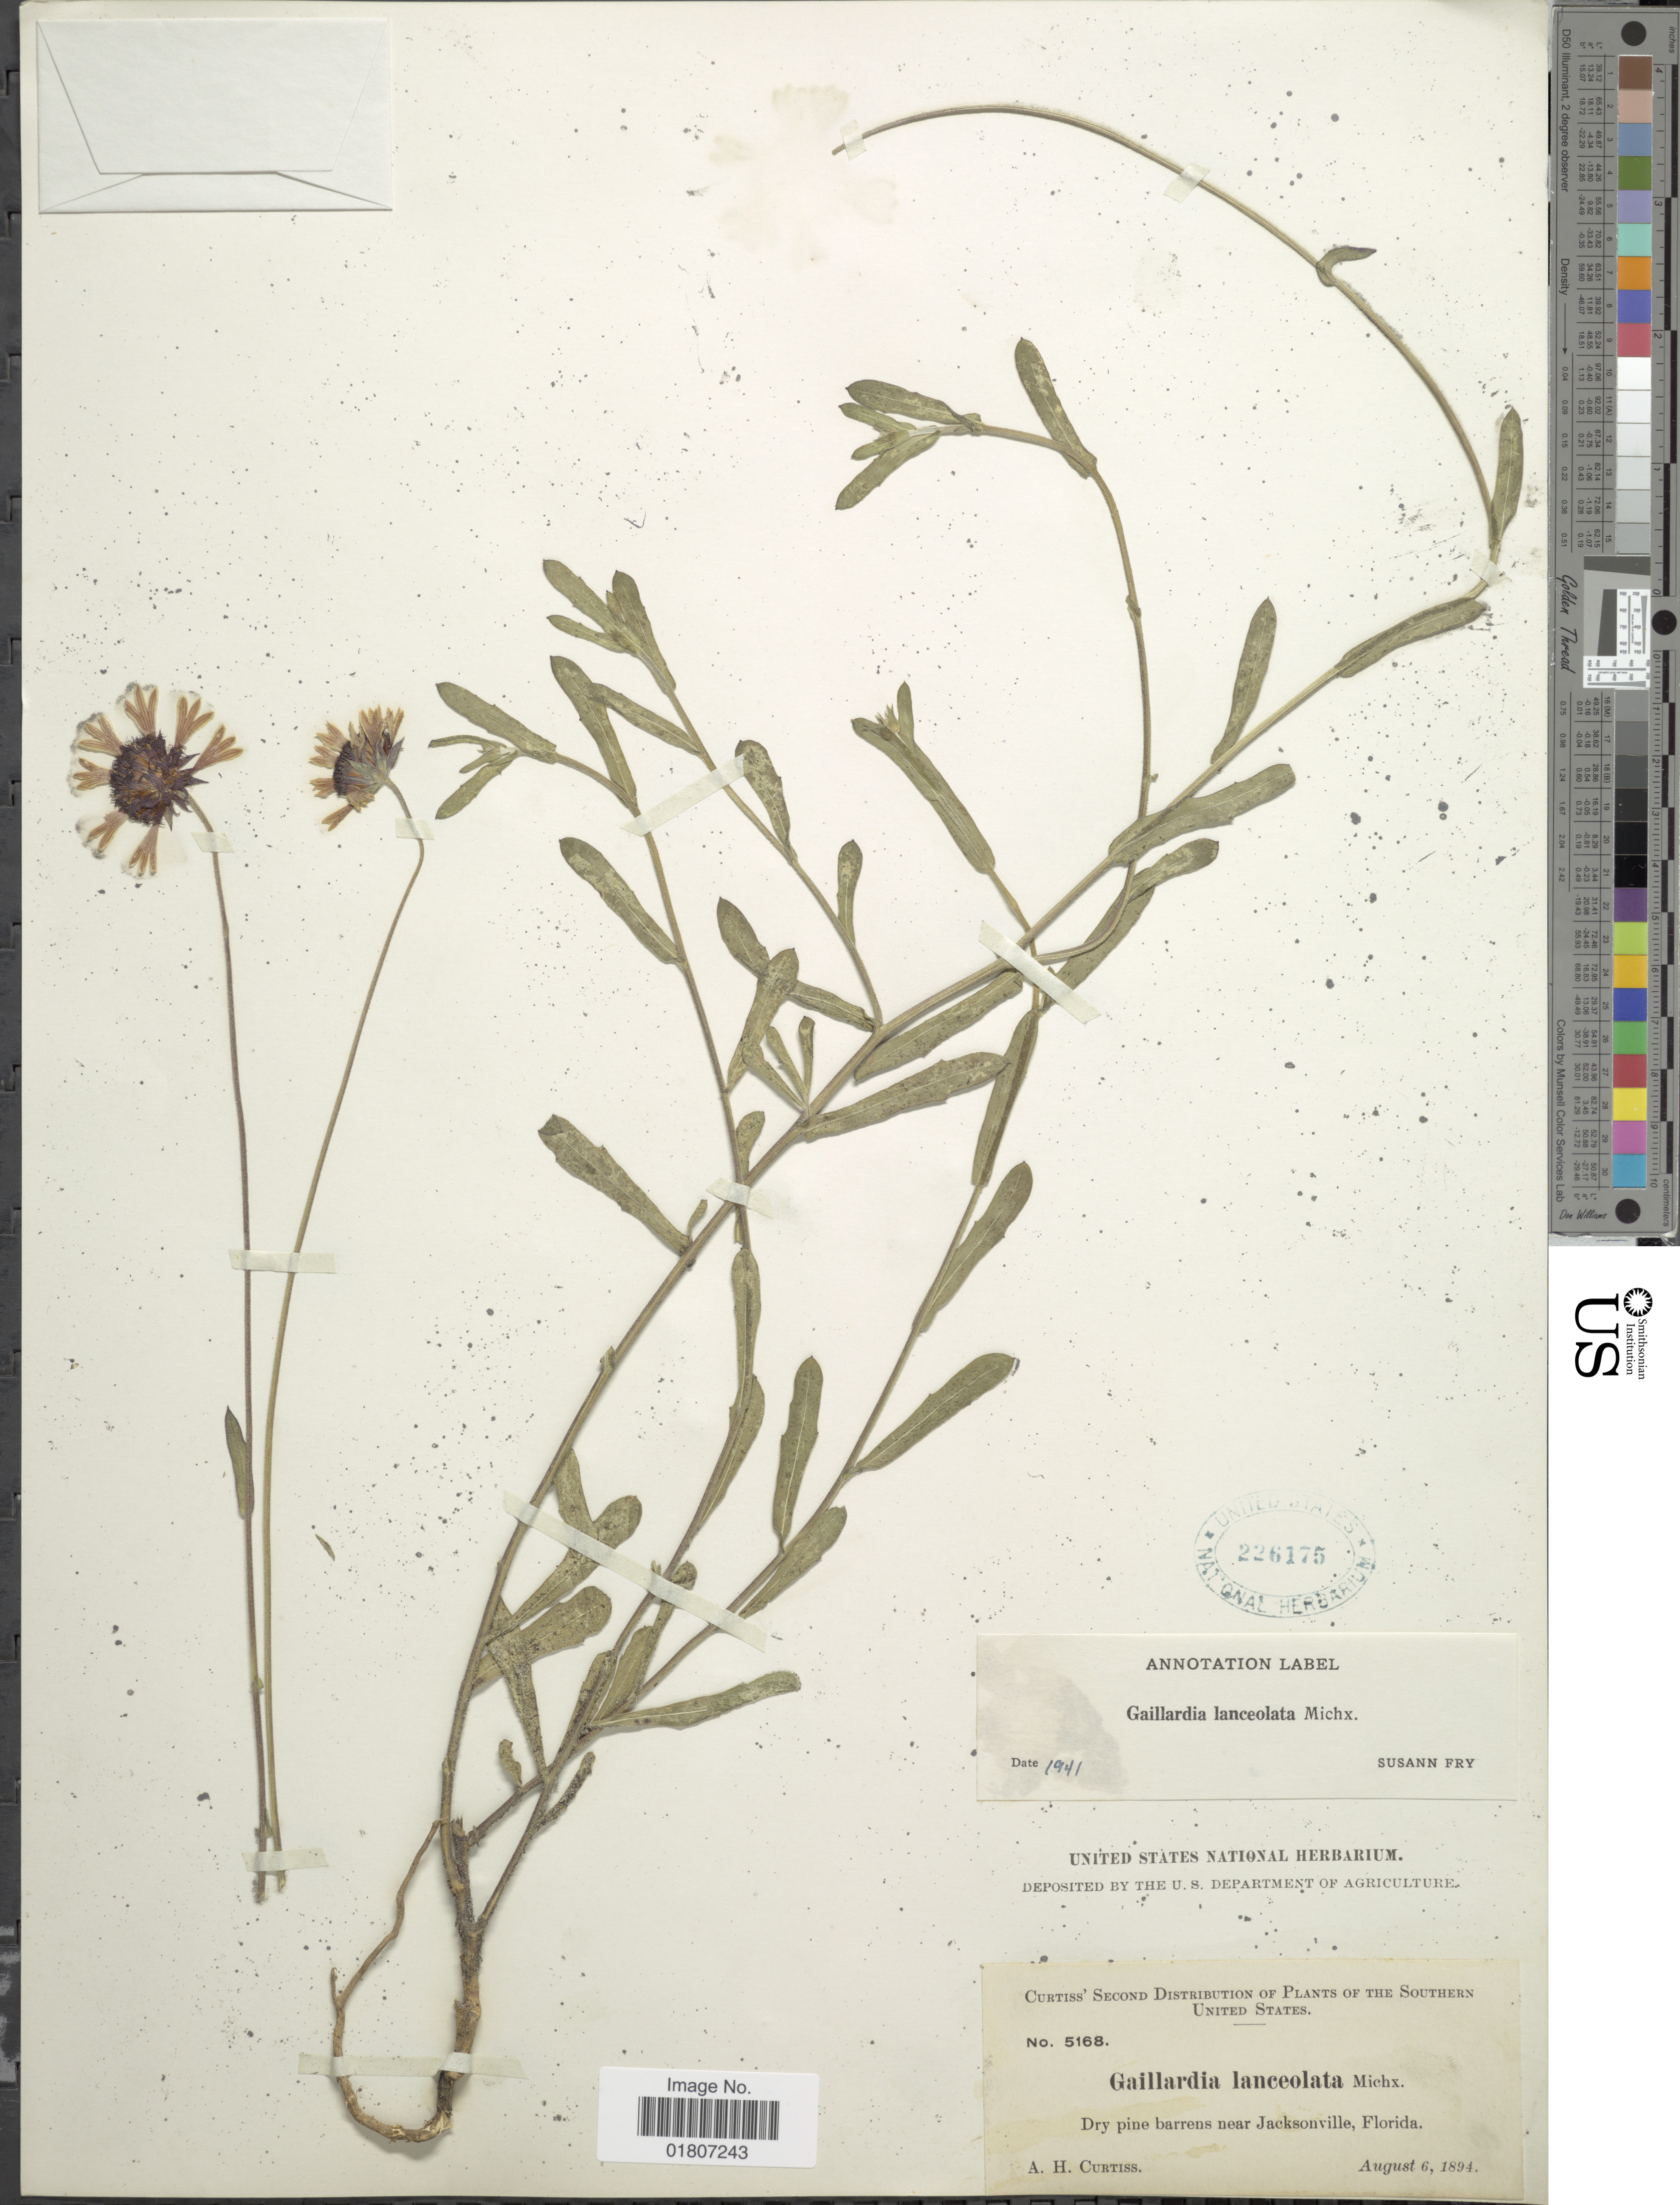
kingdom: Plantae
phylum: Tracheophyta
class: Magnoliopsida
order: Asterales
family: Asteraceae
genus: Gaillardia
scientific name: Gaillardia lanceolata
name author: Michx.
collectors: A. H. Curtiss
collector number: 5168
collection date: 1894-08-06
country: United States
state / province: Florida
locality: Near Jacksonville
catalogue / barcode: US 226175